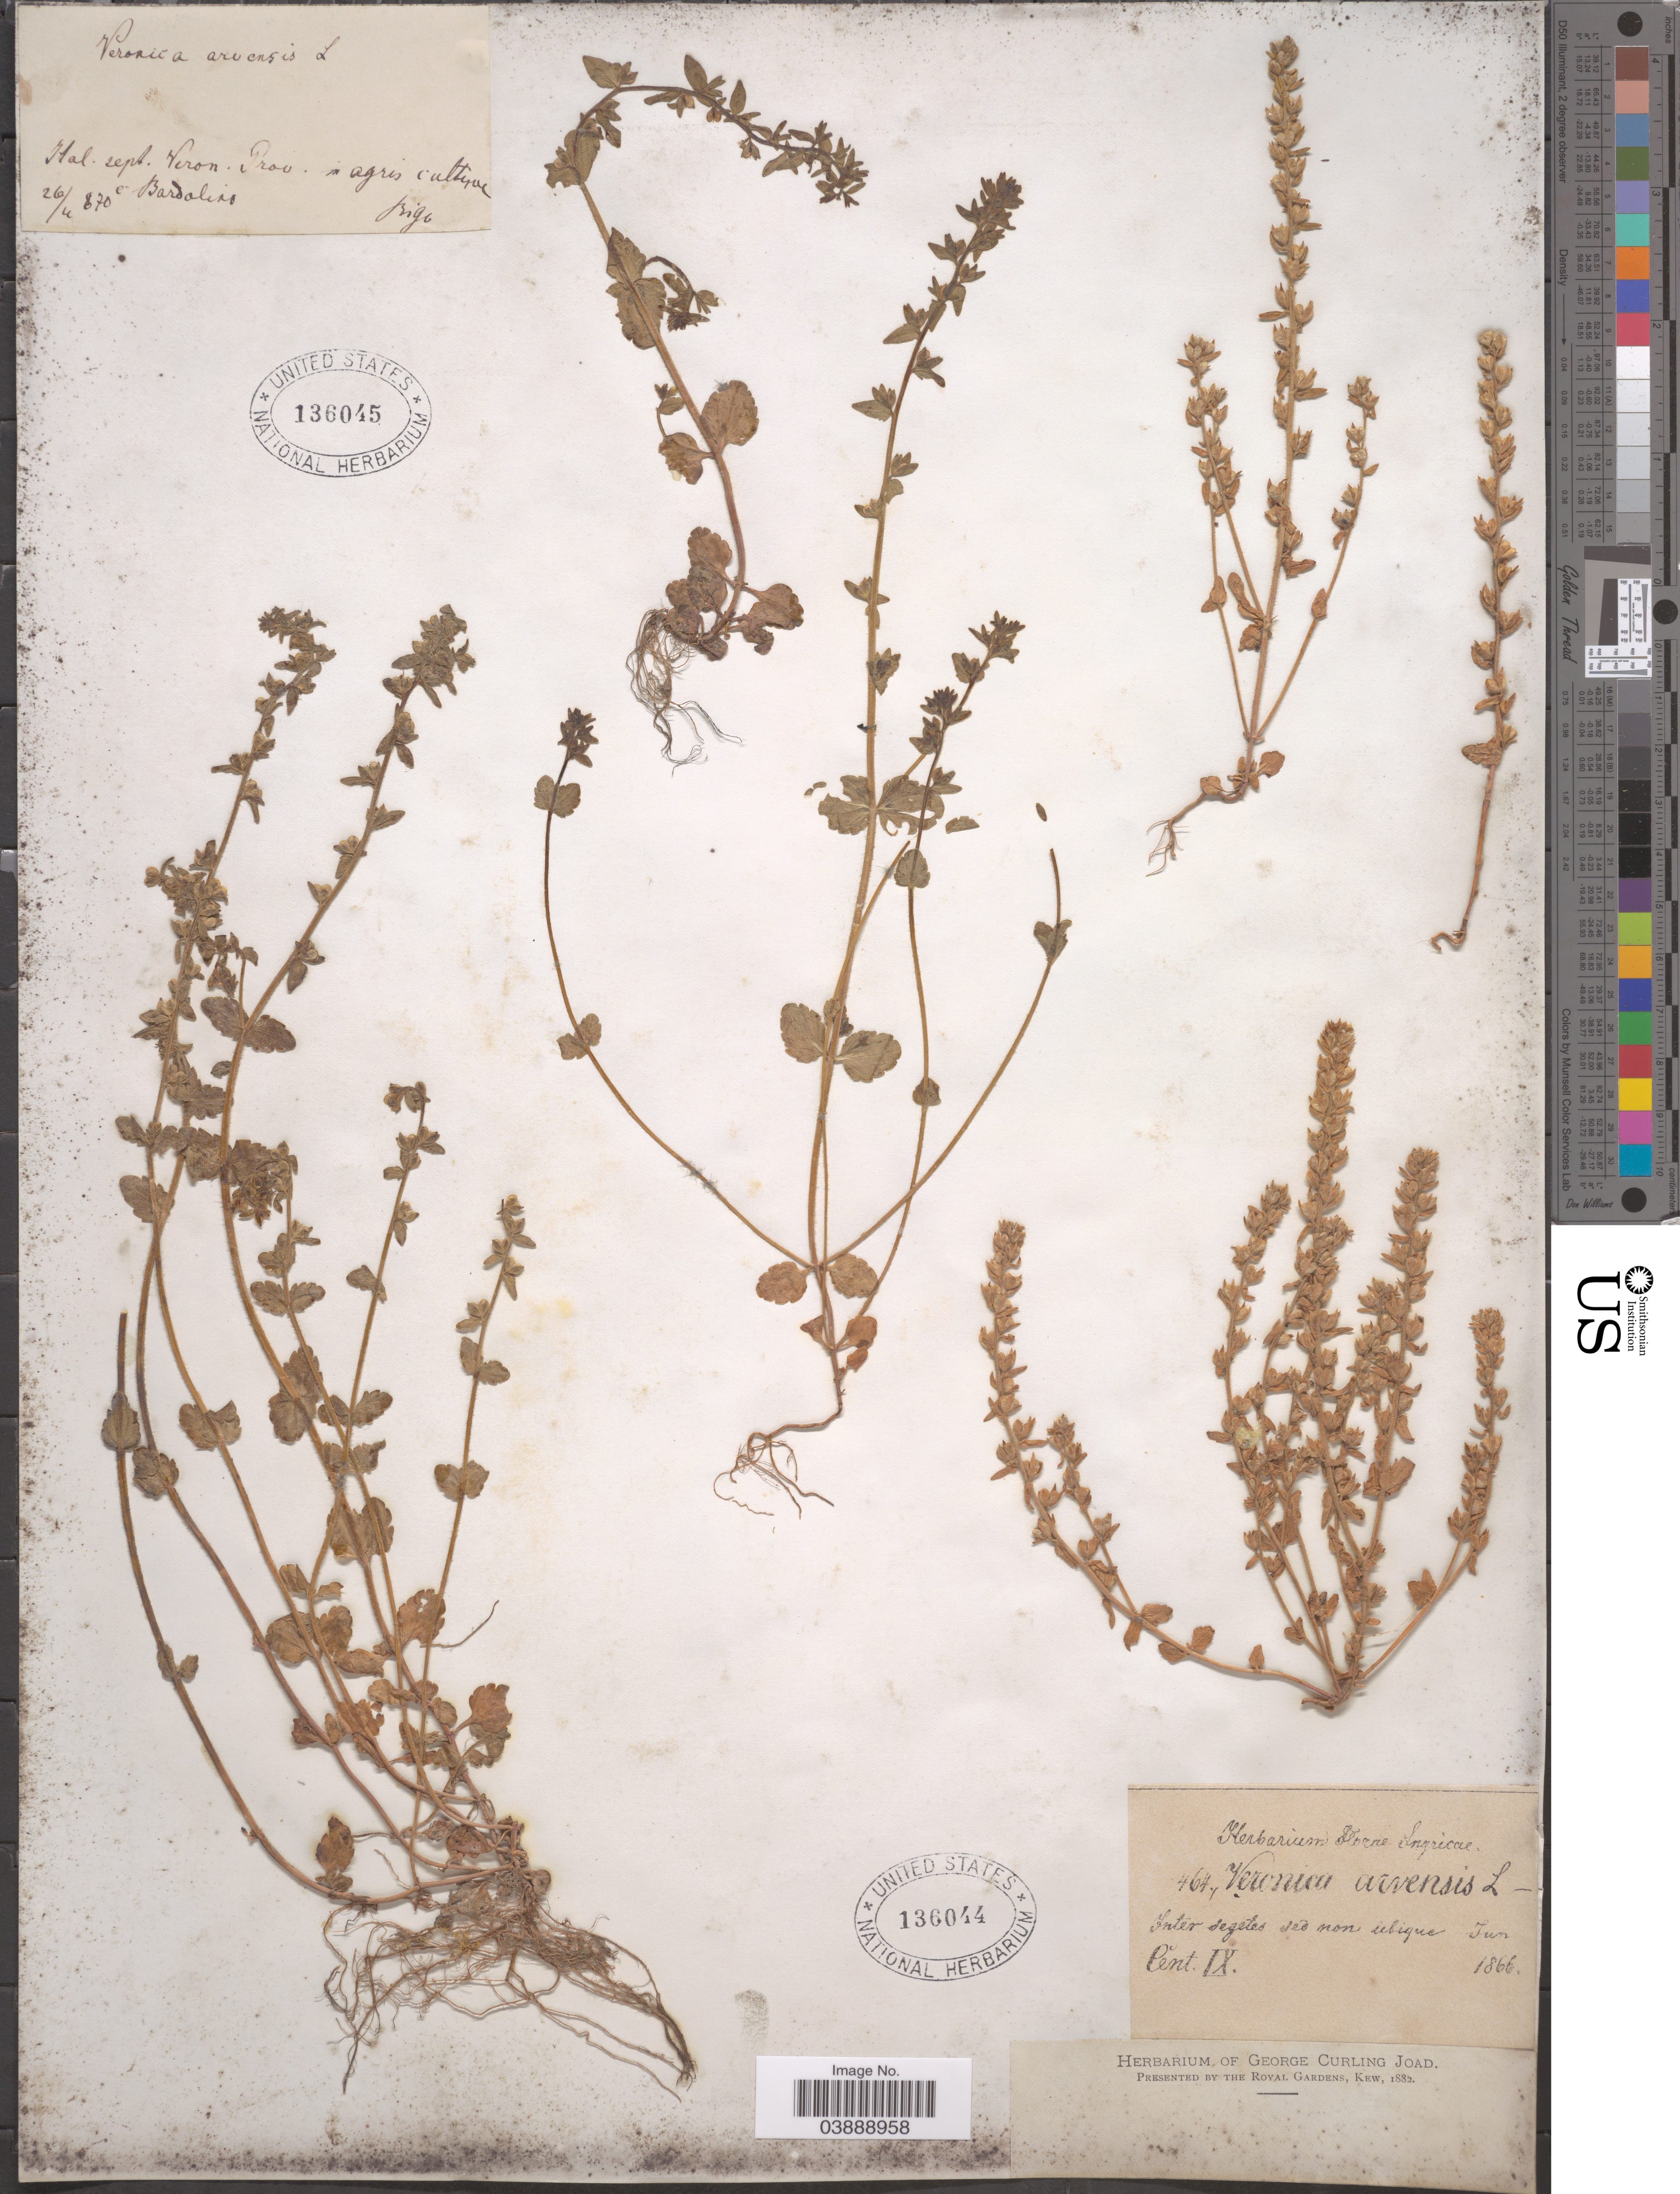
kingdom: Plantae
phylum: Tracheophyta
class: Magnoliopsida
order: Lamiales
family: Plantaginaceae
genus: Veronica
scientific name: Veronica arvensis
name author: L.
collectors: -- Rigo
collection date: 1870-11-26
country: Italy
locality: Hal. sept. Veron. Prov. in agris cultive. [interpreted]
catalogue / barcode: US 136045